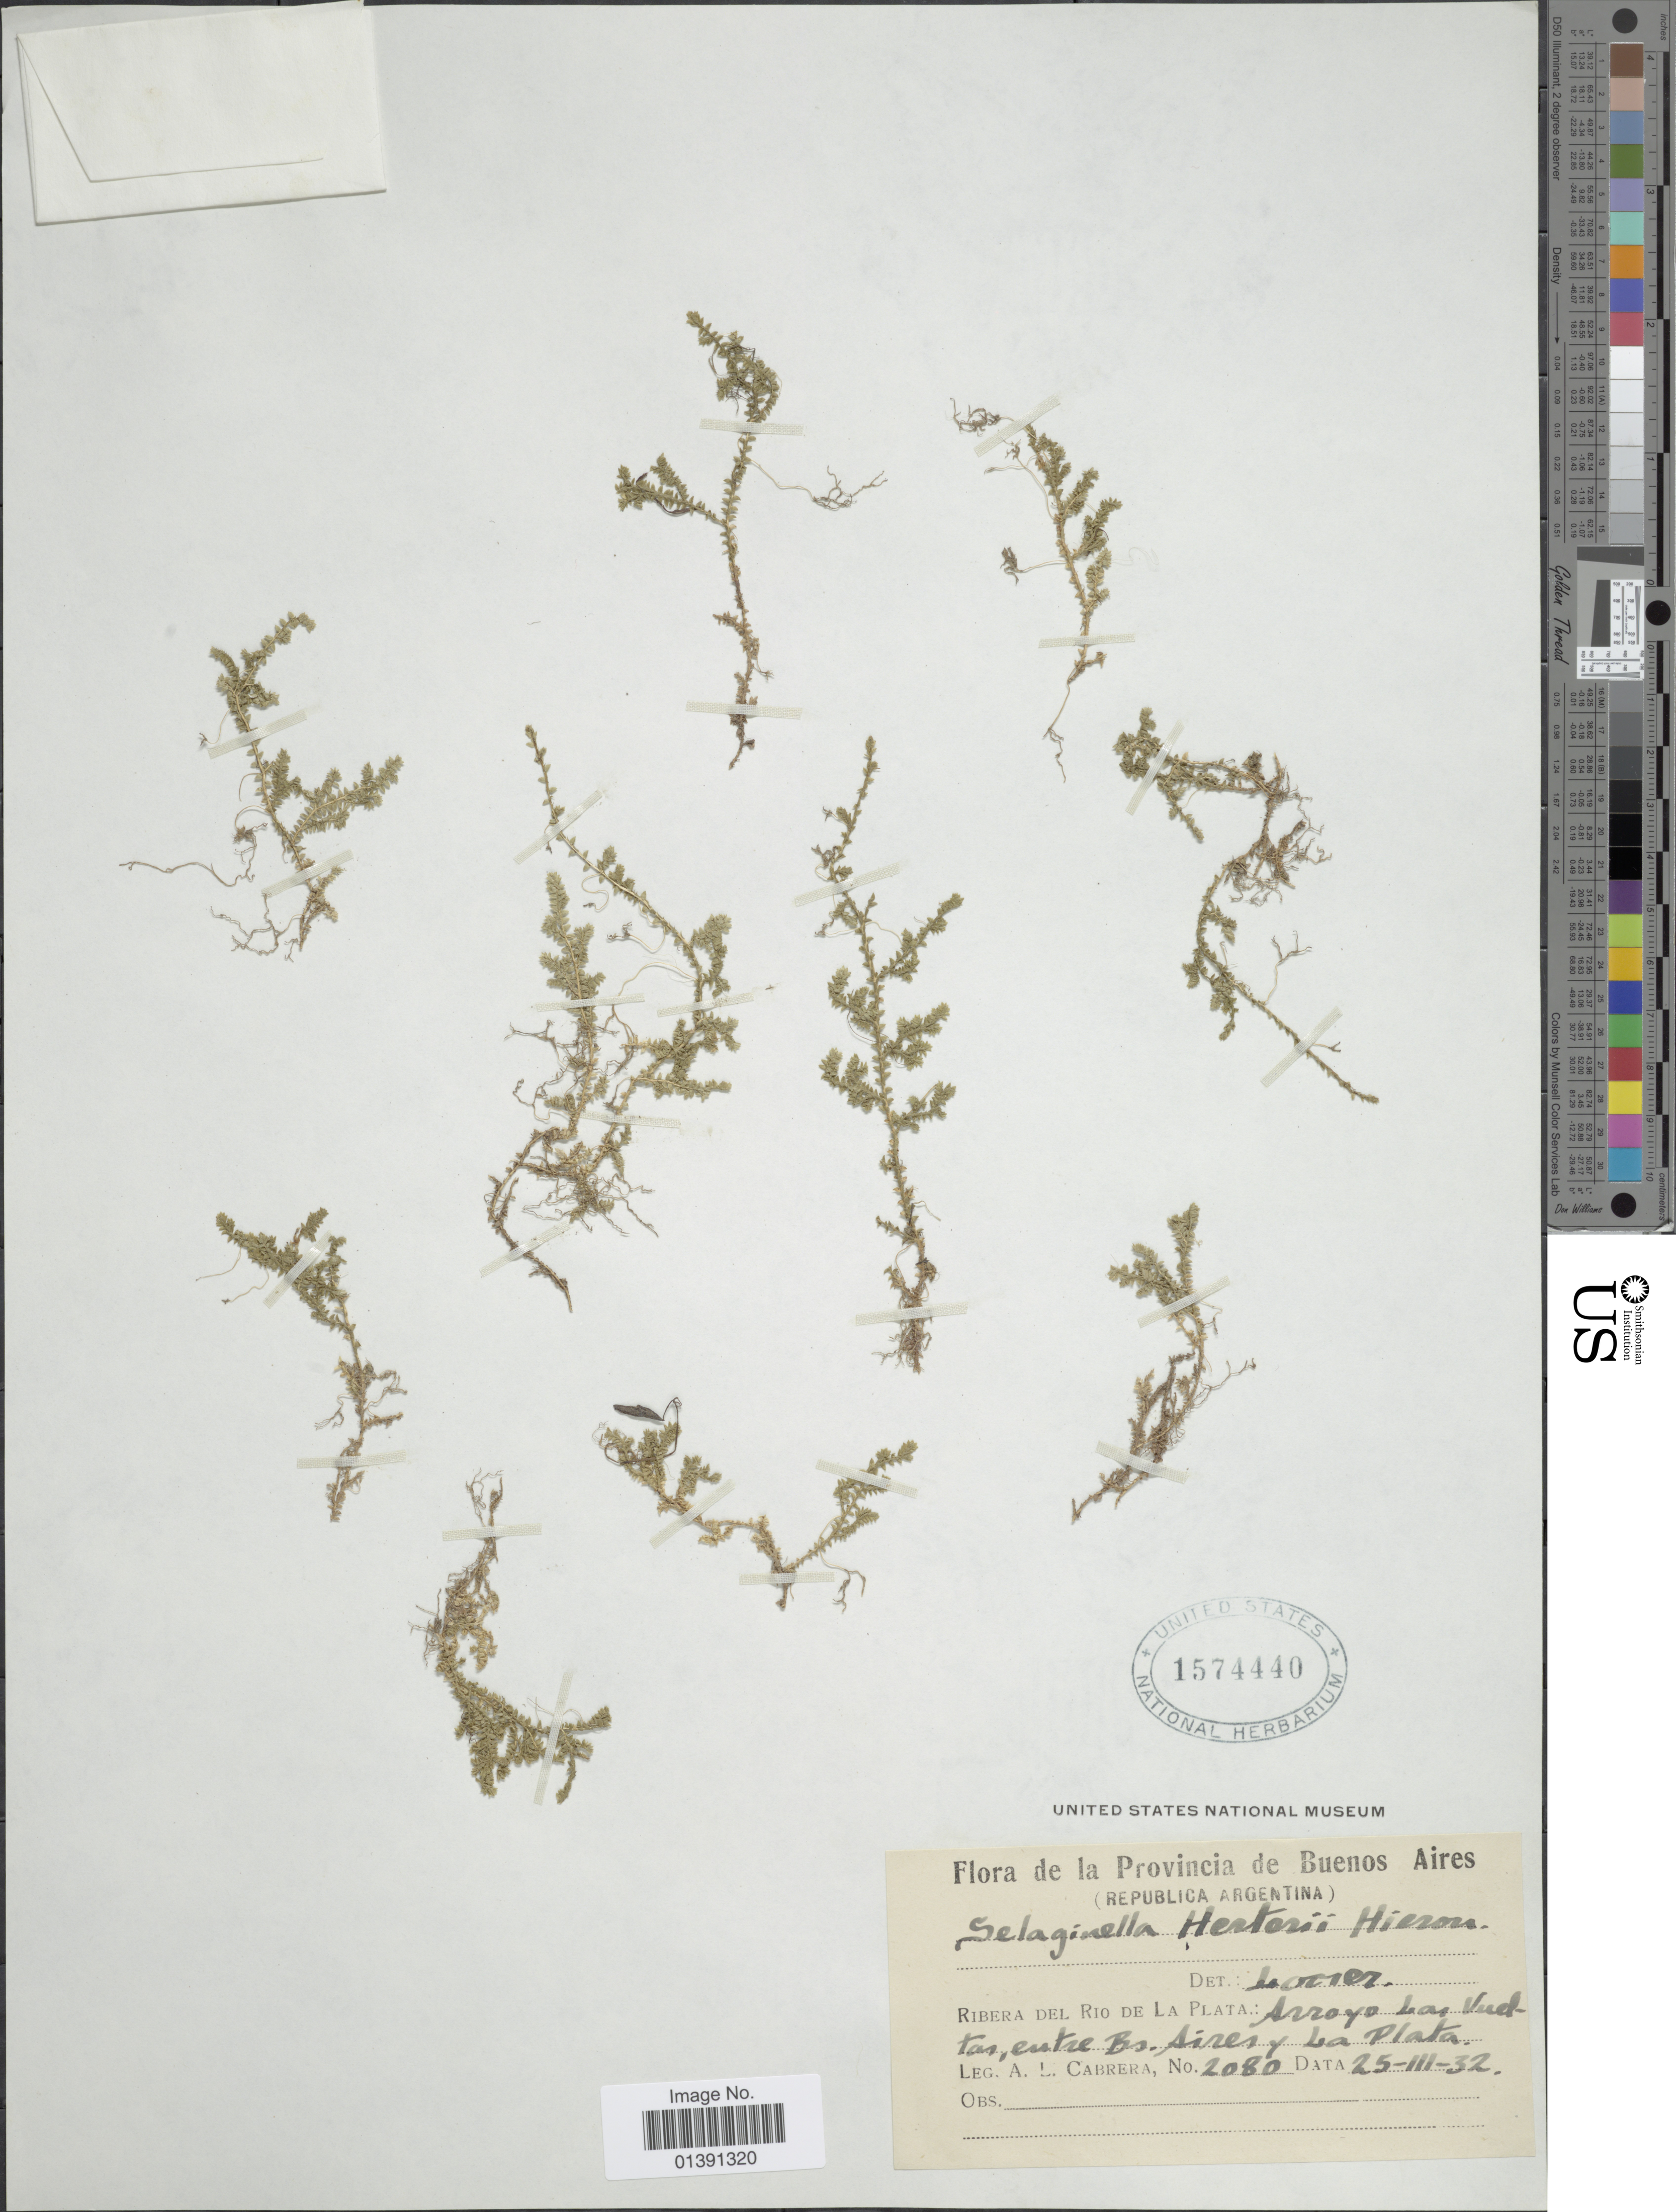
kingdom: Plantae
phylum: Tracheophyta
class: Lycopodiopsida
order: Selaginellales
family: Selaginellaceae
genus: Selaginella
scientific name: Selaginella marginata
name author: (Humb. & Bonpl.) Spring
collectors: A. L. Cabrera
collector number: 2080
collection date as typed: Transcribed d/m/y: 25/3/32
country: Argentina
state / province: Buenos Aires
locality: Ribera del Rio de La Plata: Arroyo Las Vutas, entre Bs Aires y La Plata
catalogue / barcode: US 1574440